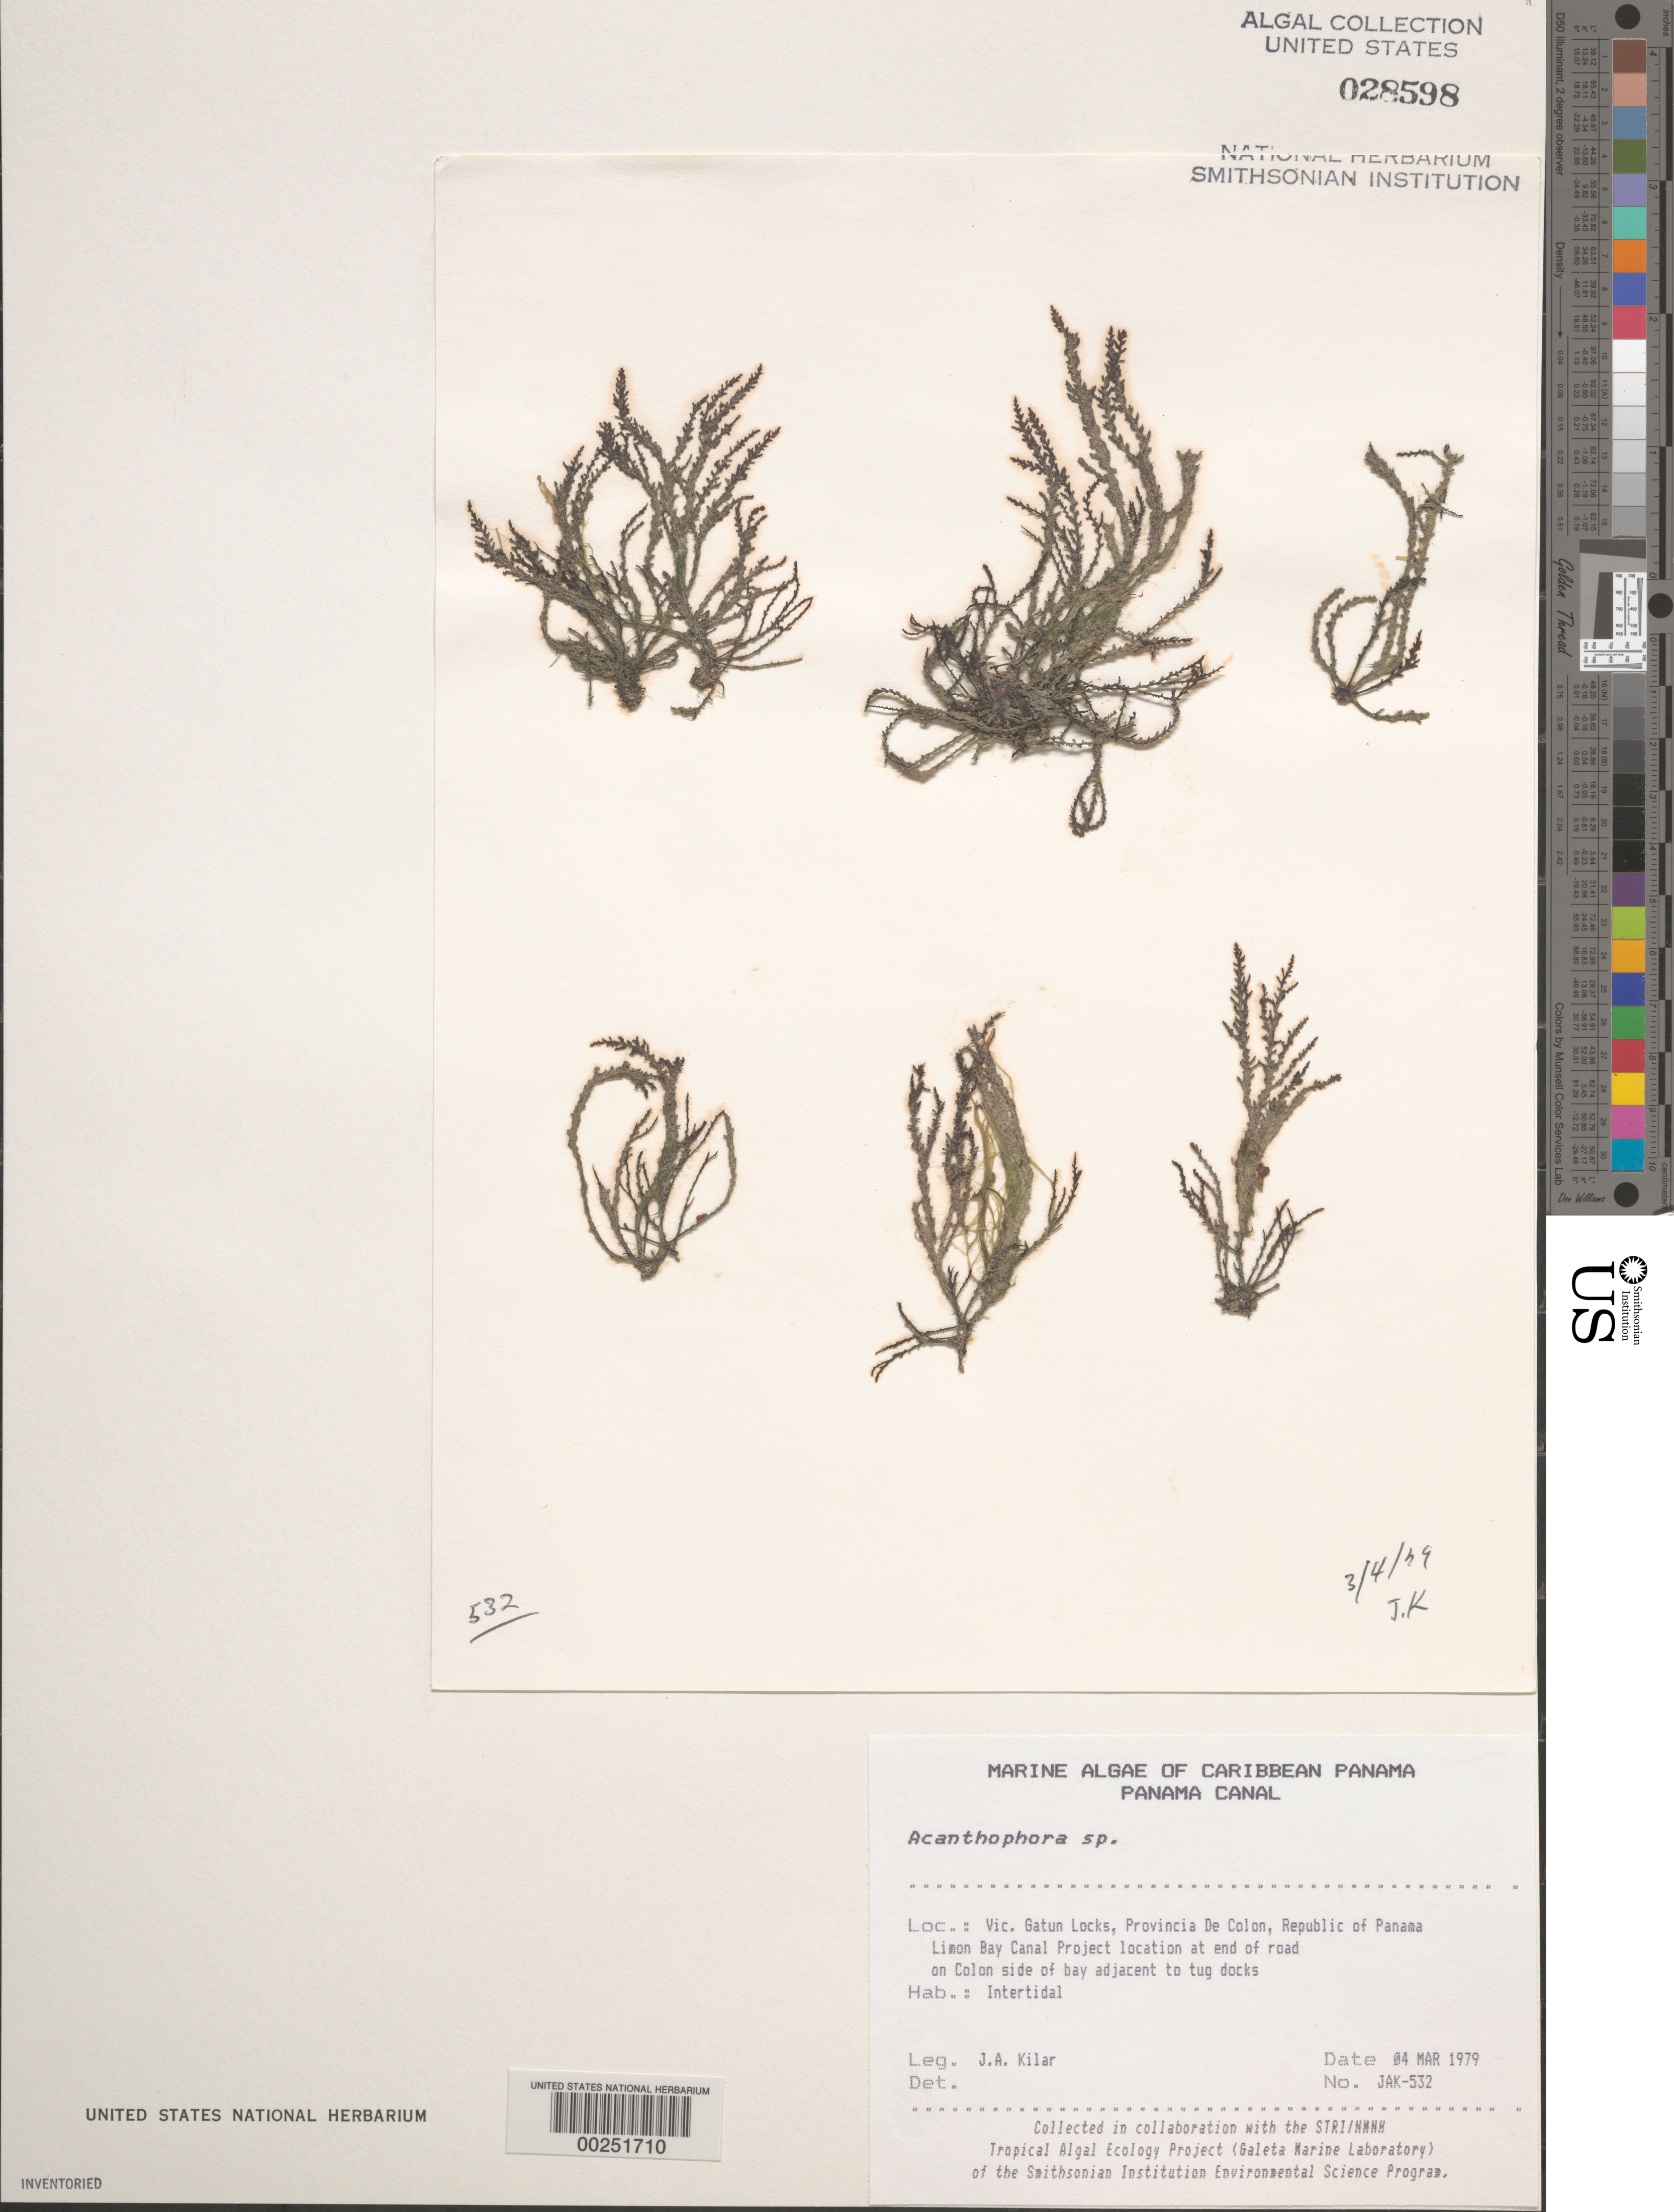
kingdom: Plantae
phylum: Rhodophyta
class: Florideophyceae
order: Ceramiales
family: Rhodomelaceae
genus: Acanthophora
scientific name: Acanthophora sp.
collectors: J. A. Kilar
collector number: JAK-532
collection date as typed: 04 Mar 1979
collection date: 1979-03-04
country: Panama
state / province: Colón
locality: Gatun Locks area, Limon Bay Canal Project, Panama Canal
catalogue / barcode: US 28598